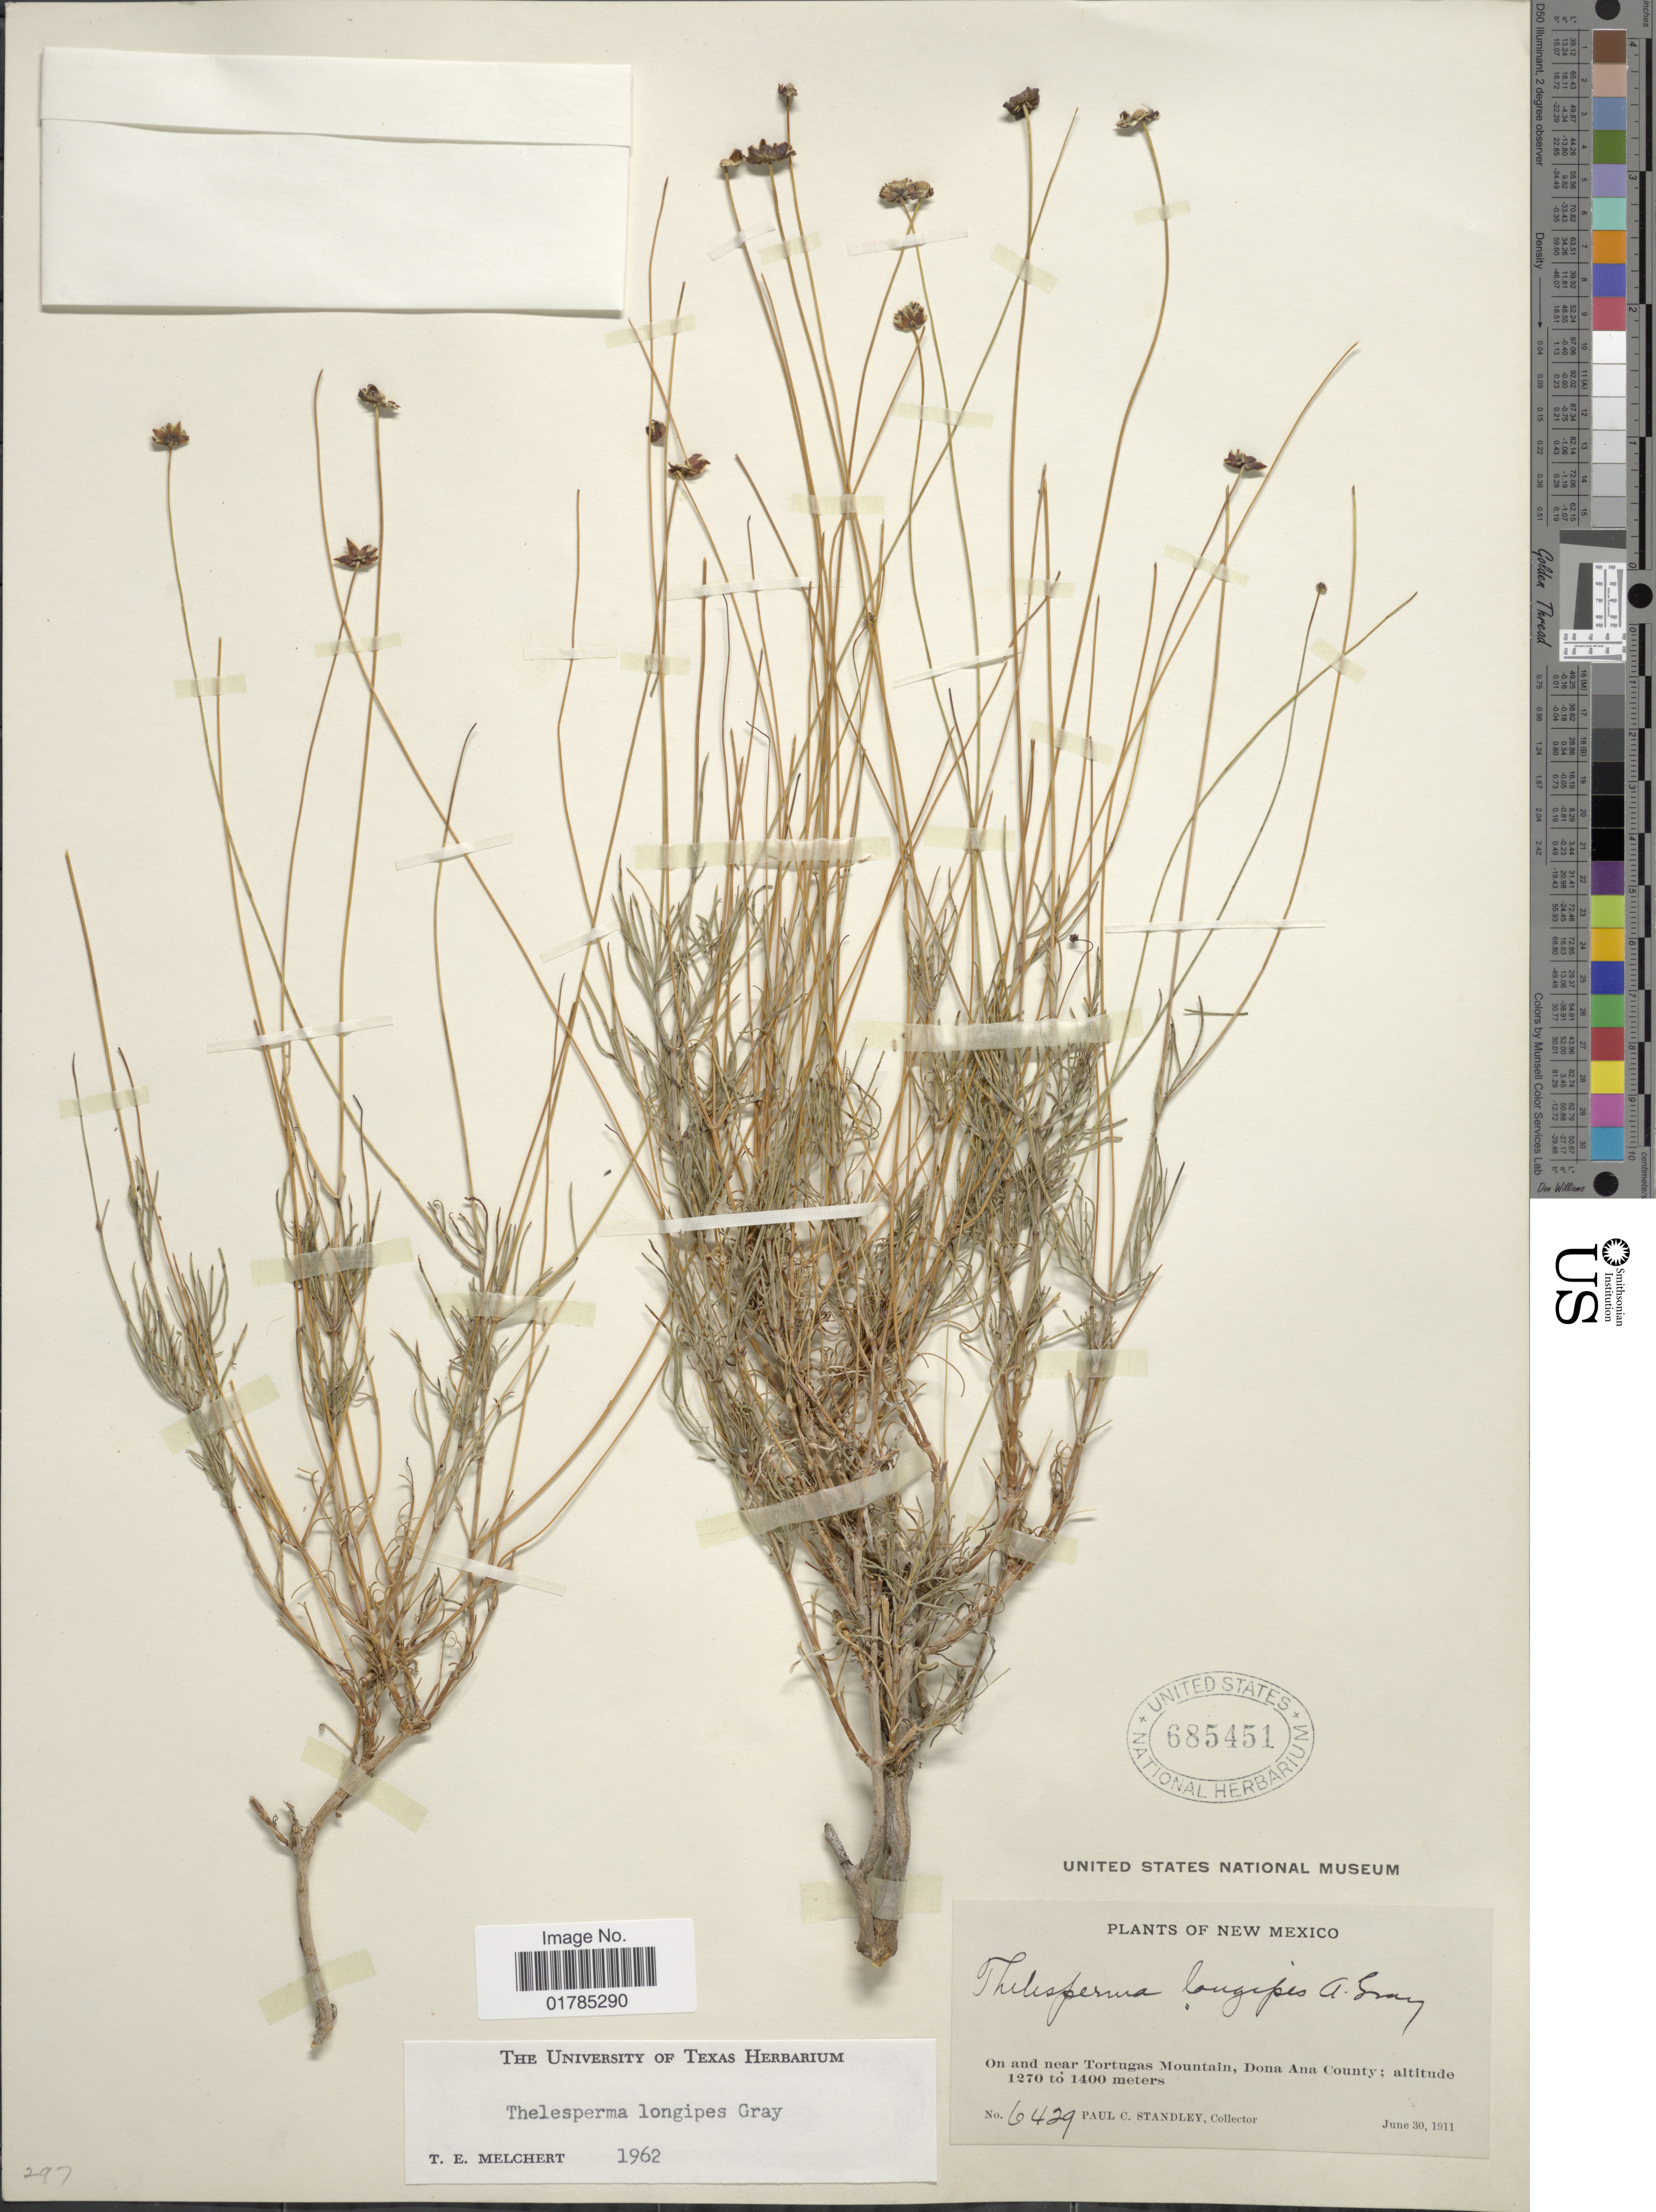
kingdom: Plantae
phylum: Tracheophyta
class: Magnoliopsida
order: Asterales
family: Asteraceae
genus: Thelesperma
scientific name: Thelesperma longipes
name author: A. Gray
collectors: P. C. Standley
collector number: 6429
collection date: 1911-06-30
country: United States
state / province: New Mexico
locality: On and near Tortugas Mountain, Dona Ana County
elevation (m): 1270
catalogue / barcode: US 685451